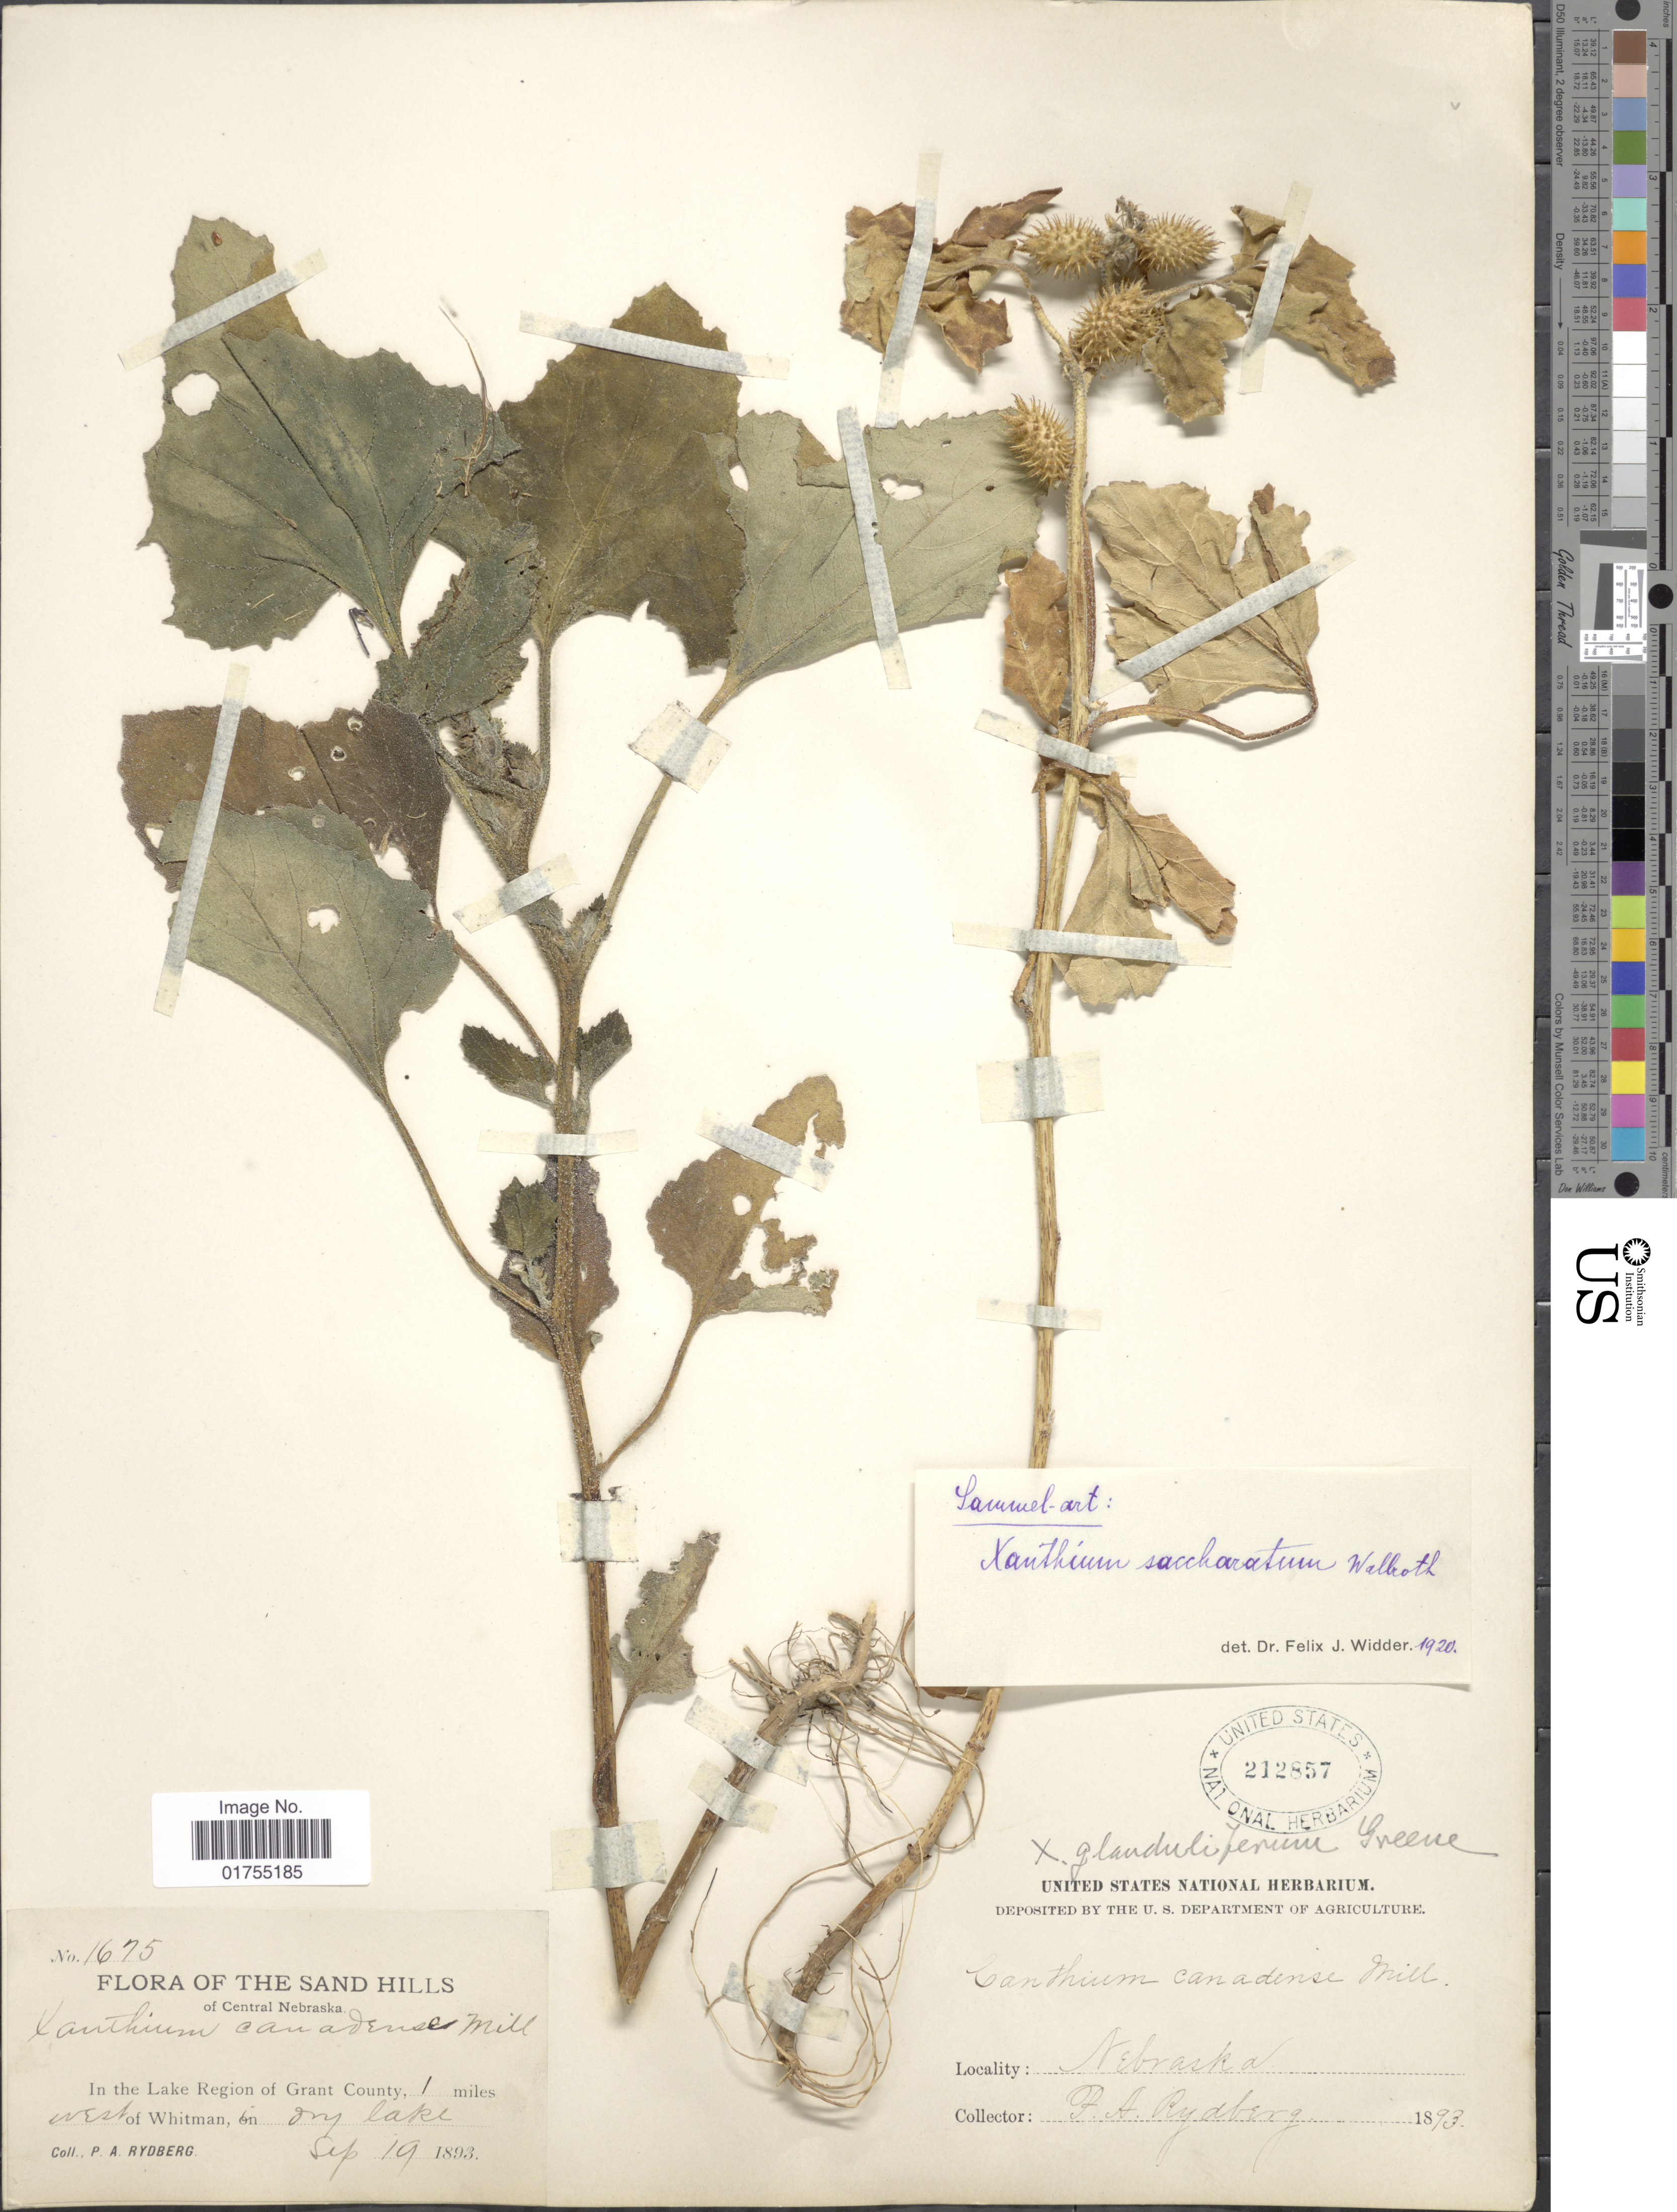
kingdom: Plantae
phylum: Tracheophyta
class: Magnoliopsida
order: Asterales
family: Asteraceae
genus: Xanthium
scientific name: Xanthium strumarium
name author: L.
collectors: P. A. Rydberg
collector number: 1675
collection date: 1893-09-19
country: United States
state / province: Nebraska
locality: In the lake Region of Grant County 1 miles west of Whitman. Central Nebraska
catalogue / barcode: US 212857